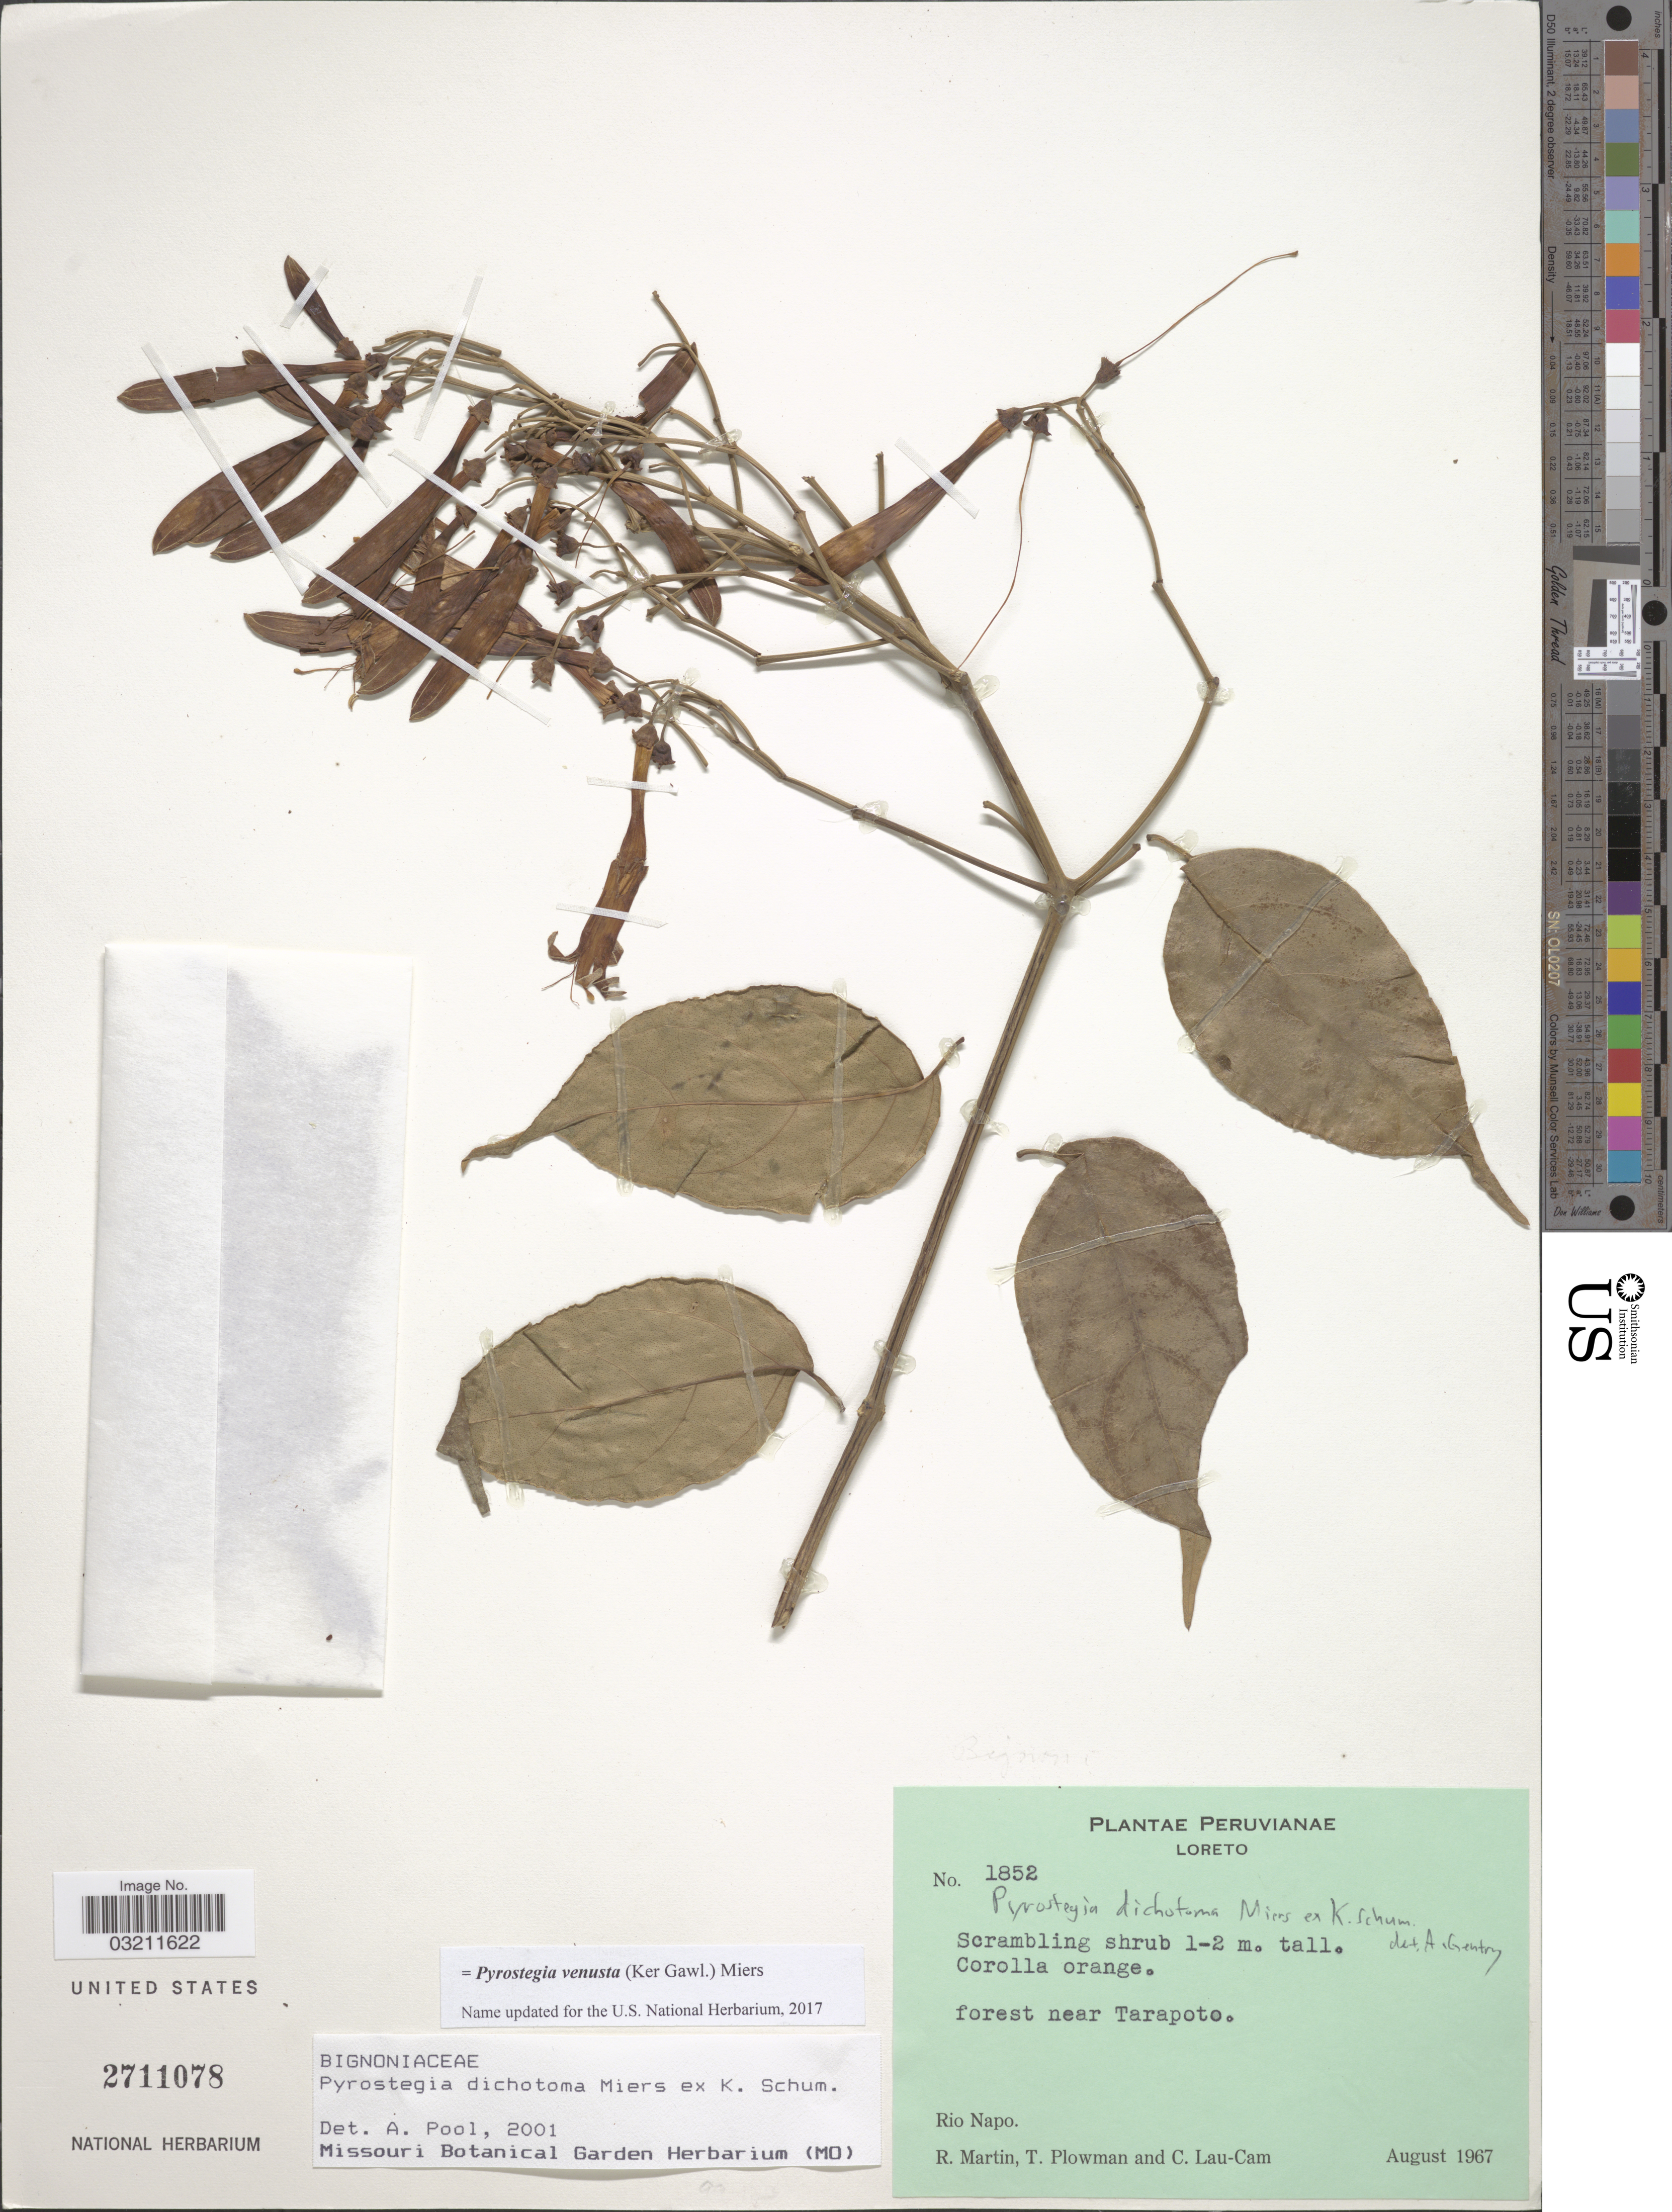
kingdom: Plantae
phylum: Tracheophyta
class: Magnoliopsida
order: Lamiales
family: Bignoniaceae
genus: Pyrostegia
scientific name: Pyrostegia venusta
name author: (Ker Gawl.) Miers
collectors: R. Martin, T. Plowman & C. Lau-Cam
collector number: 1852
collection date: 1967-08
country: Peru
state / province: Loreto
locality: Rio Napo. Forest near Tarapoto.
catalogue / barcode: US 2711078